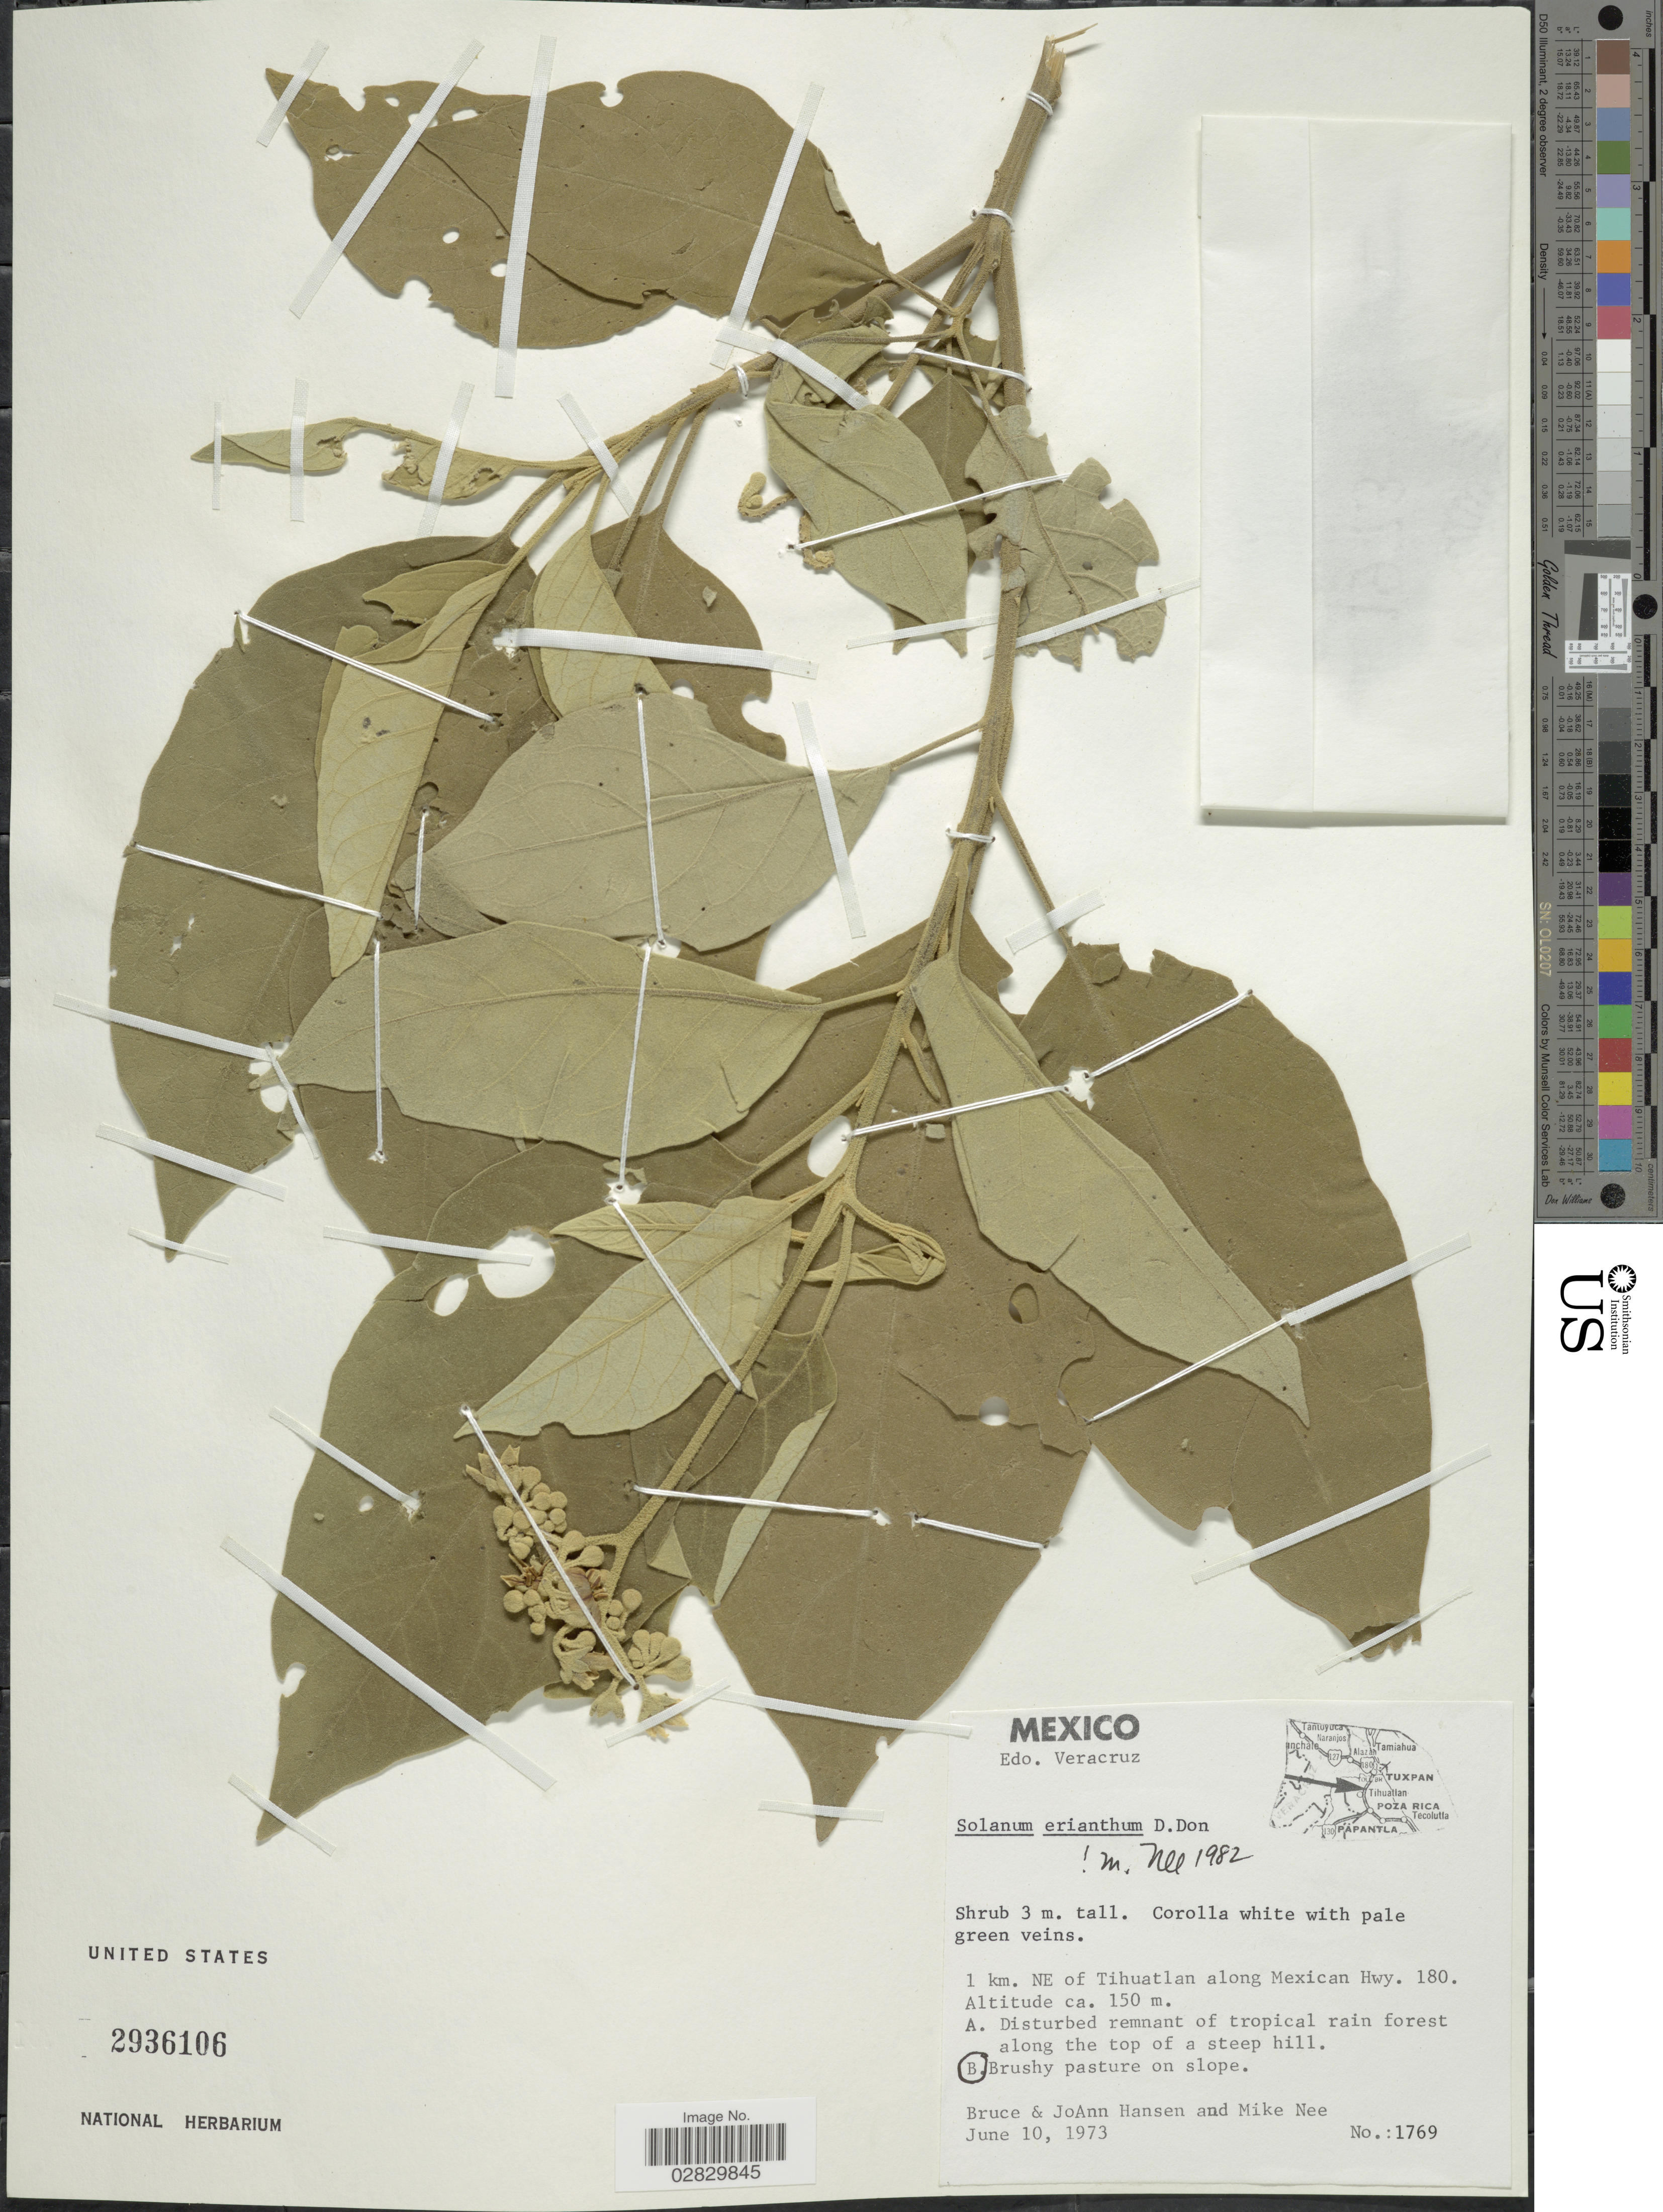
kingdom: Plantae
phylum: Tracheophyta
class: Magnoliopsida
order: Solanales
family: Solanaceae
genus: Solanum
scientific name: Solanum erianthum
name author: D. Don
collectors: B. Hansen, J. Hansen & M. Nee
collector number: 1769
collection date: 1973-06-10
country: Mexico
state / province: Veracruz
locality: Edo. Veracruz, 1 km. NE of Tihuatlan along Mexican Hwy. 180.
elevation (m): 150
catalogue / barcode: US 2936106